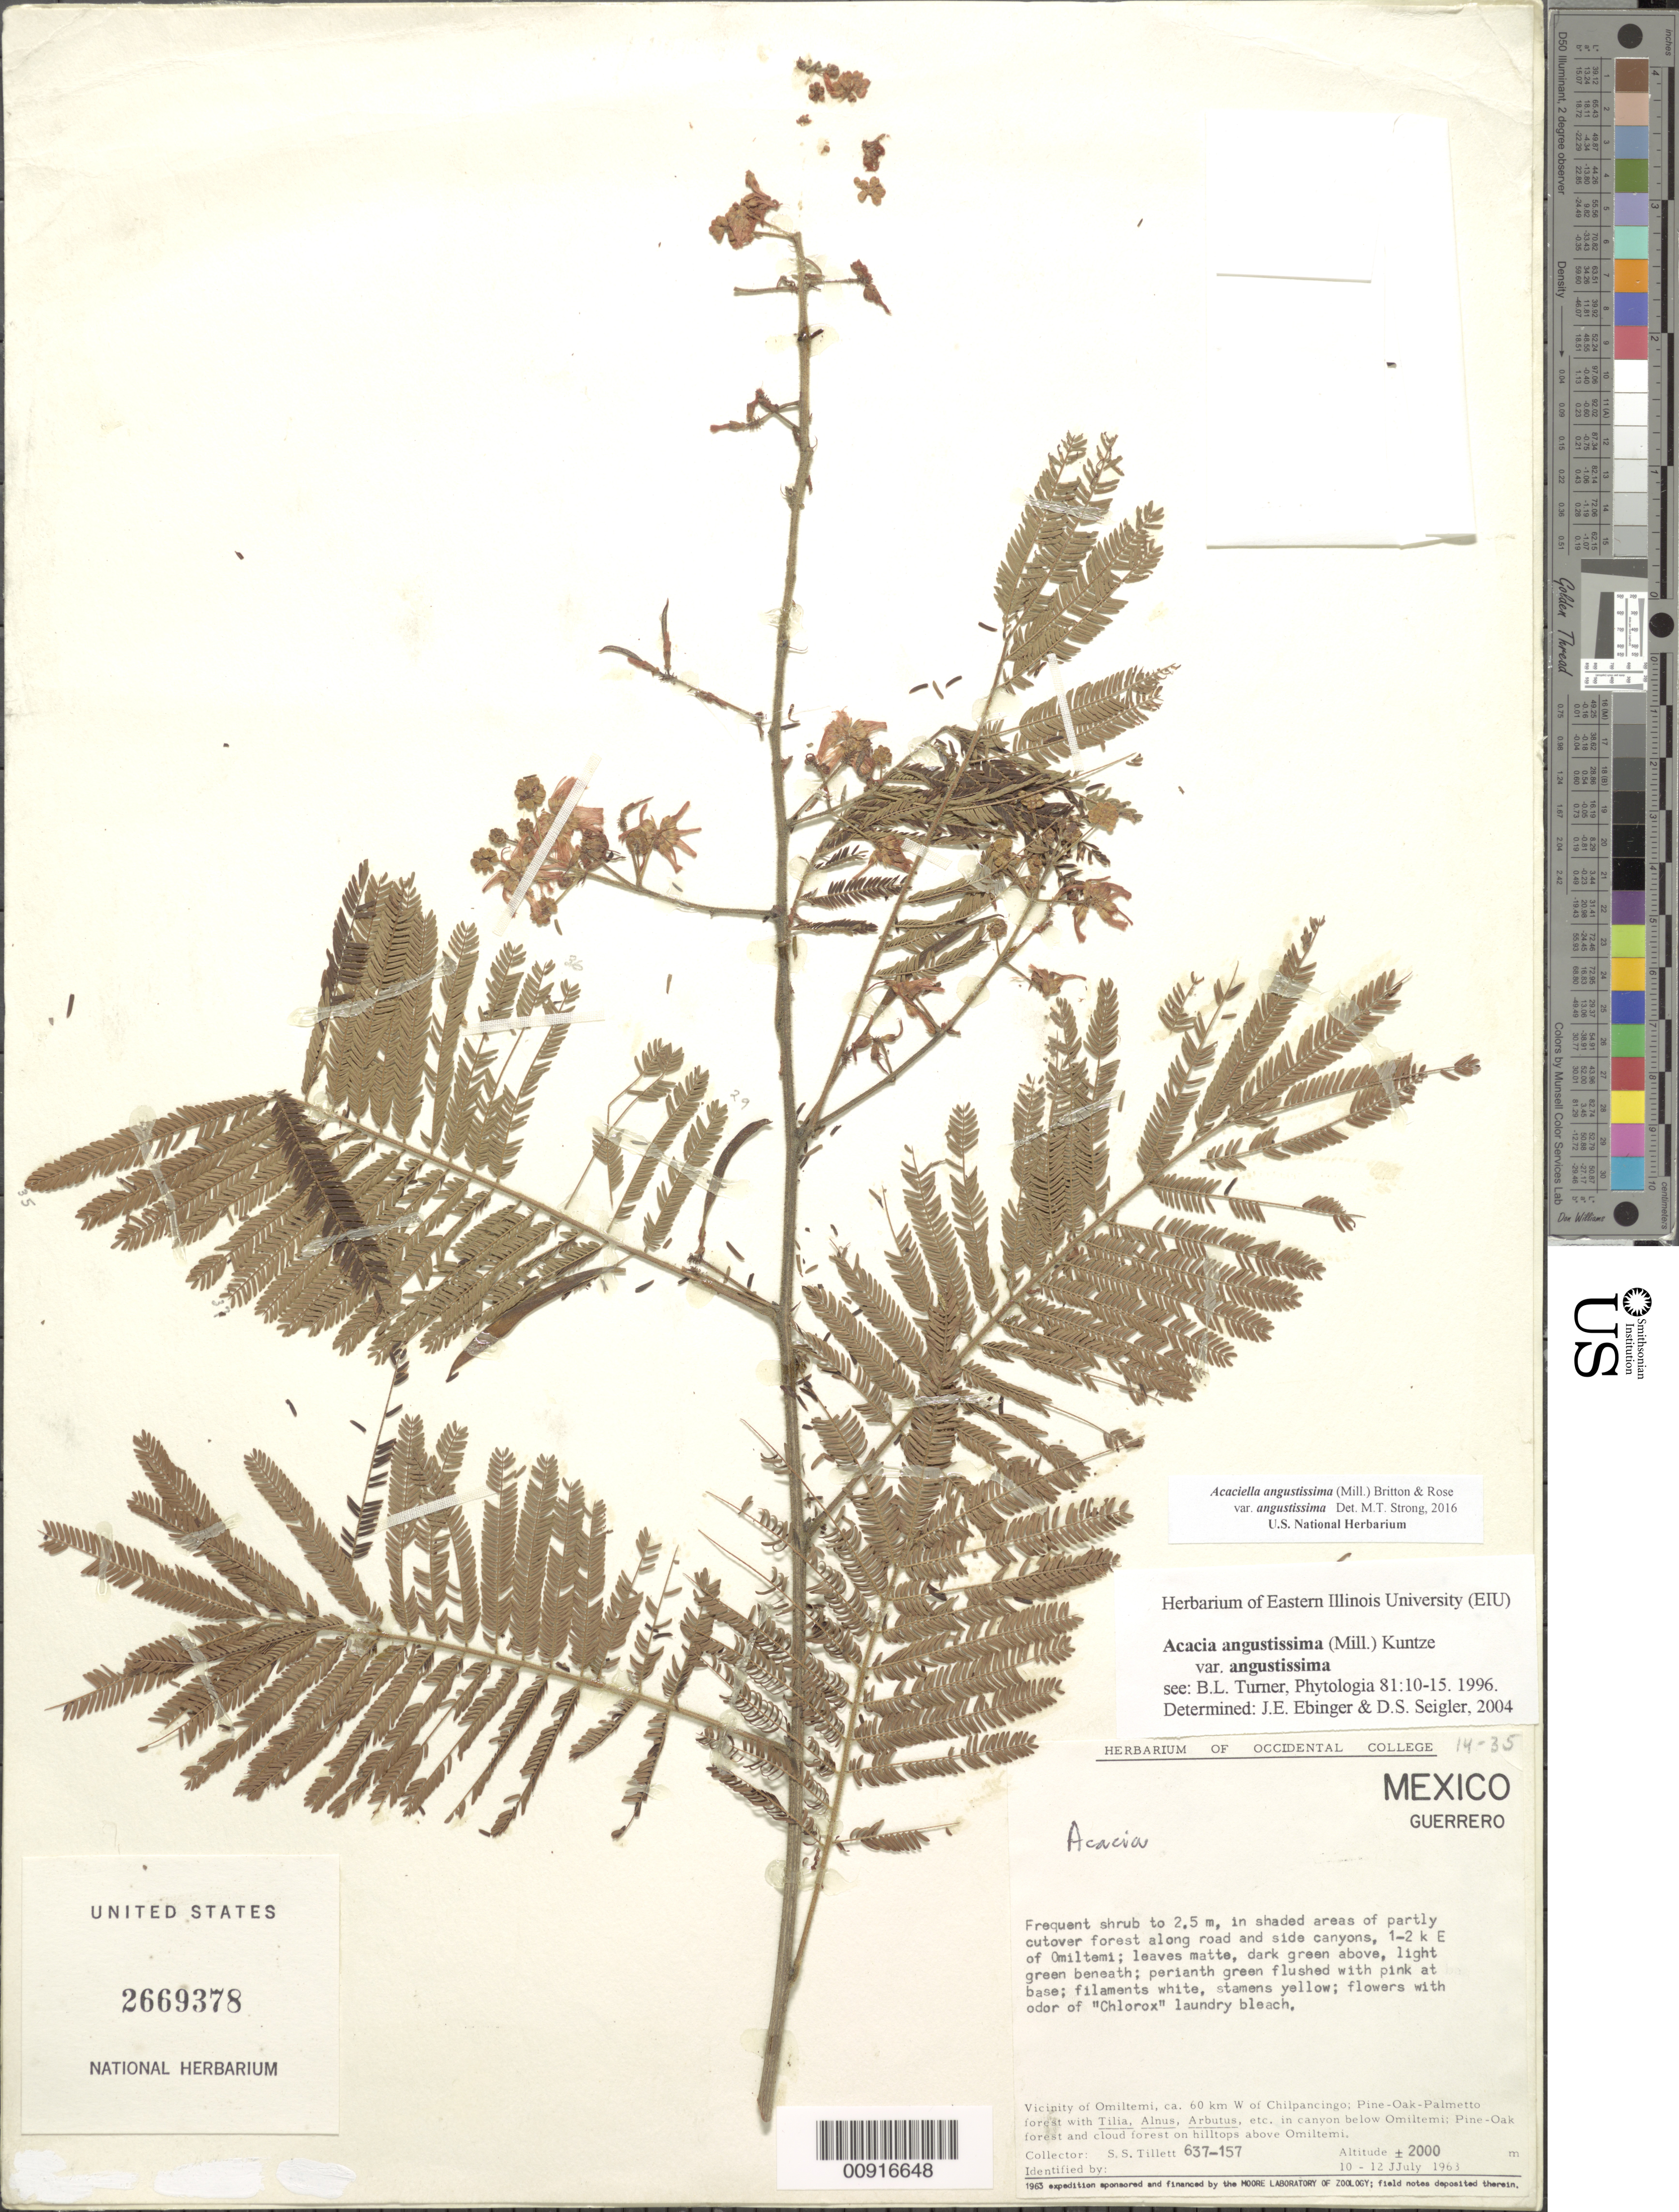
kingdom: Plantae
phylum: Tracheophyta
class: Magnoliopsida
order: Fabales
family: Fabaceae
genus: Acaciella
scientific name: Acaciella angustissima var. angustissima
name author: (Mill.) Britton & Rose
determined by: Strong, M. T., (US), Smithsonian Institution - National Museum of Natural History (UNITED STATES)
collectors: S. S. Tillett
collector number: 637-157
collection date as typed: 10 Jul 1963 to 12 Jul 1963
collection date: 1963-07-10/1963-07-12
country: Mexico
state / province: Guerrero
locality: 1-2 Km. E of Omiltemi, ca. 60 km. W of Chilpancingo.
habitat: In shaded areas of partly cutover forest along road and side canyons.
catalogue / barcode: US 2669378